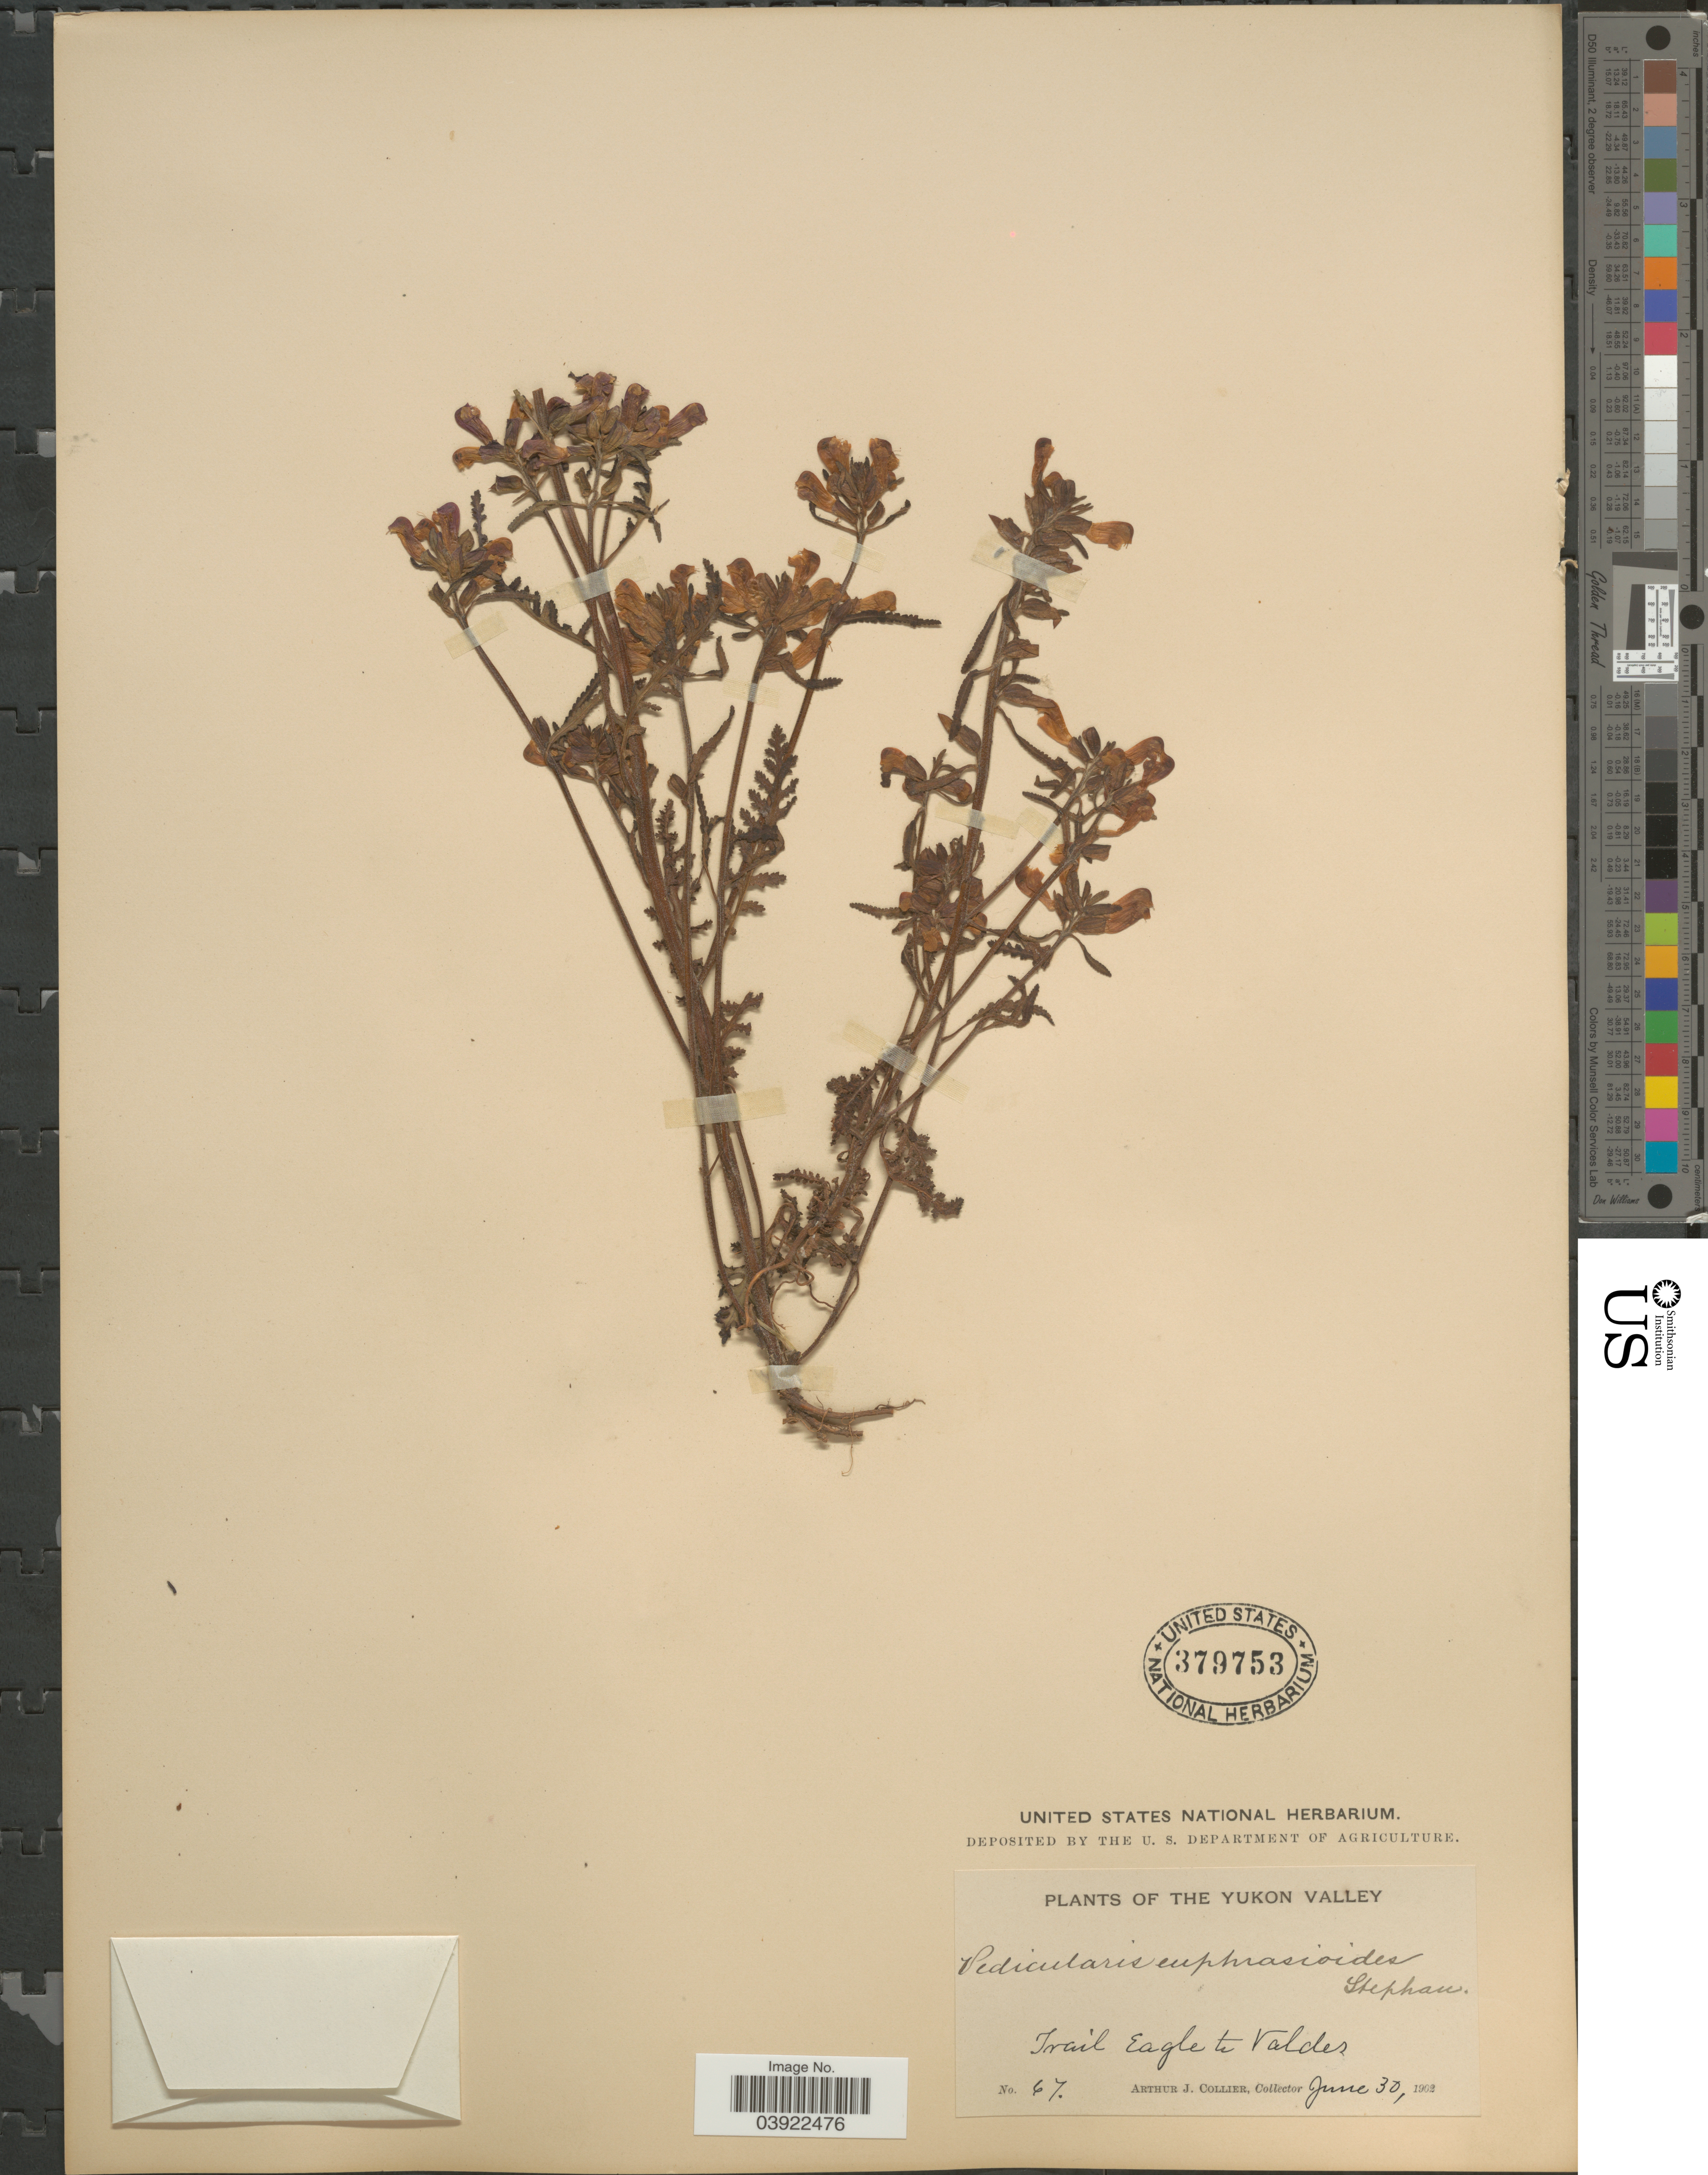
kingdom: Plantae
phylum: Tracheophyta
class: Magnoliopsida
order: Lamiales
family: Orobanchaceae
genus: Pedicularis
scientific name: Pedicularis labradorica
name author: Wirsing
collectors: A. Collier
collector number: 67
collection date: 1902-06-30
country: Canada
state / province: Yukon Territory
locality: The Yukon Valley. Trail Eagle to Valdes.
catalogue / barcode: US 379753